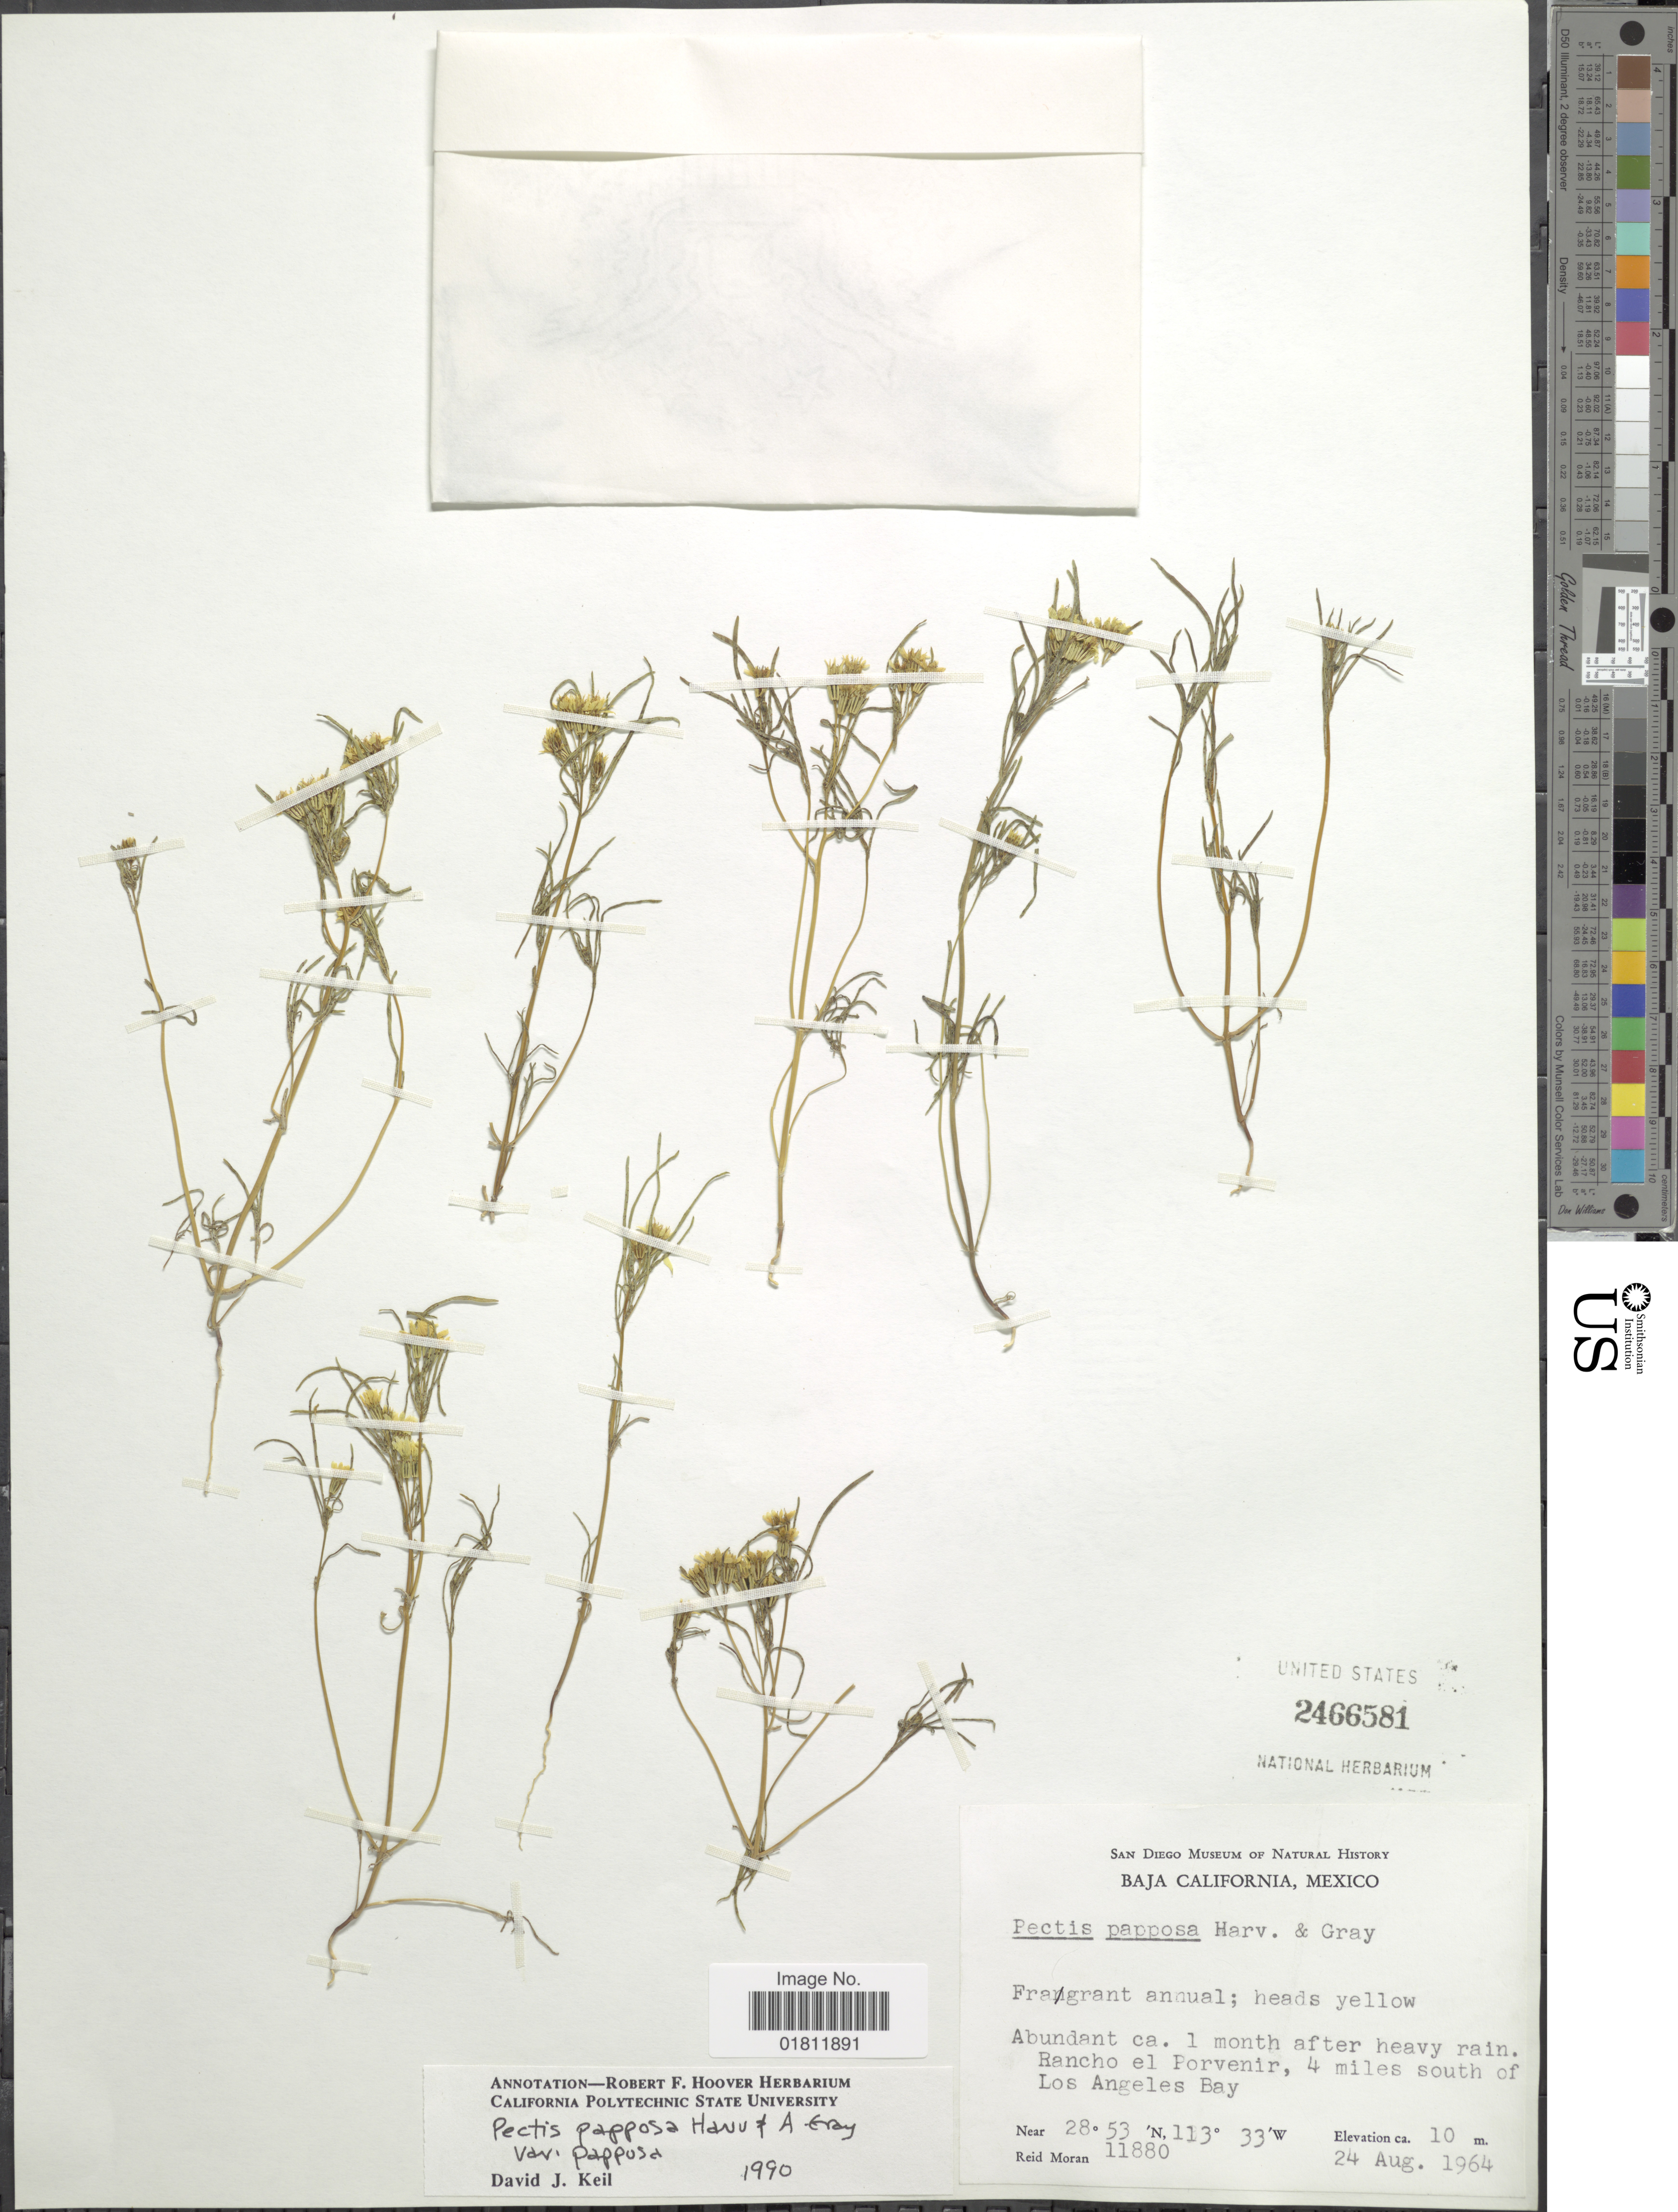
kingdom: Plantae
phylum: Tracheophyta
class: Magnoliopsida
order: Asterales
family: Asteraceae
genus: Pectis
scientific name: Pectis papposa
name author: Harv. & A. Gray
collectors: R. V. Moran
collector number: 11880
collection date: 1964-08-24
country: Mexico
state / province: Baja California Sur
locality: Baja California, Mexico. Rancho el Porvenir, 4 miles south of Los Angeles Bay.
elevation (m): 10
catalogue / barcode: US 2466581